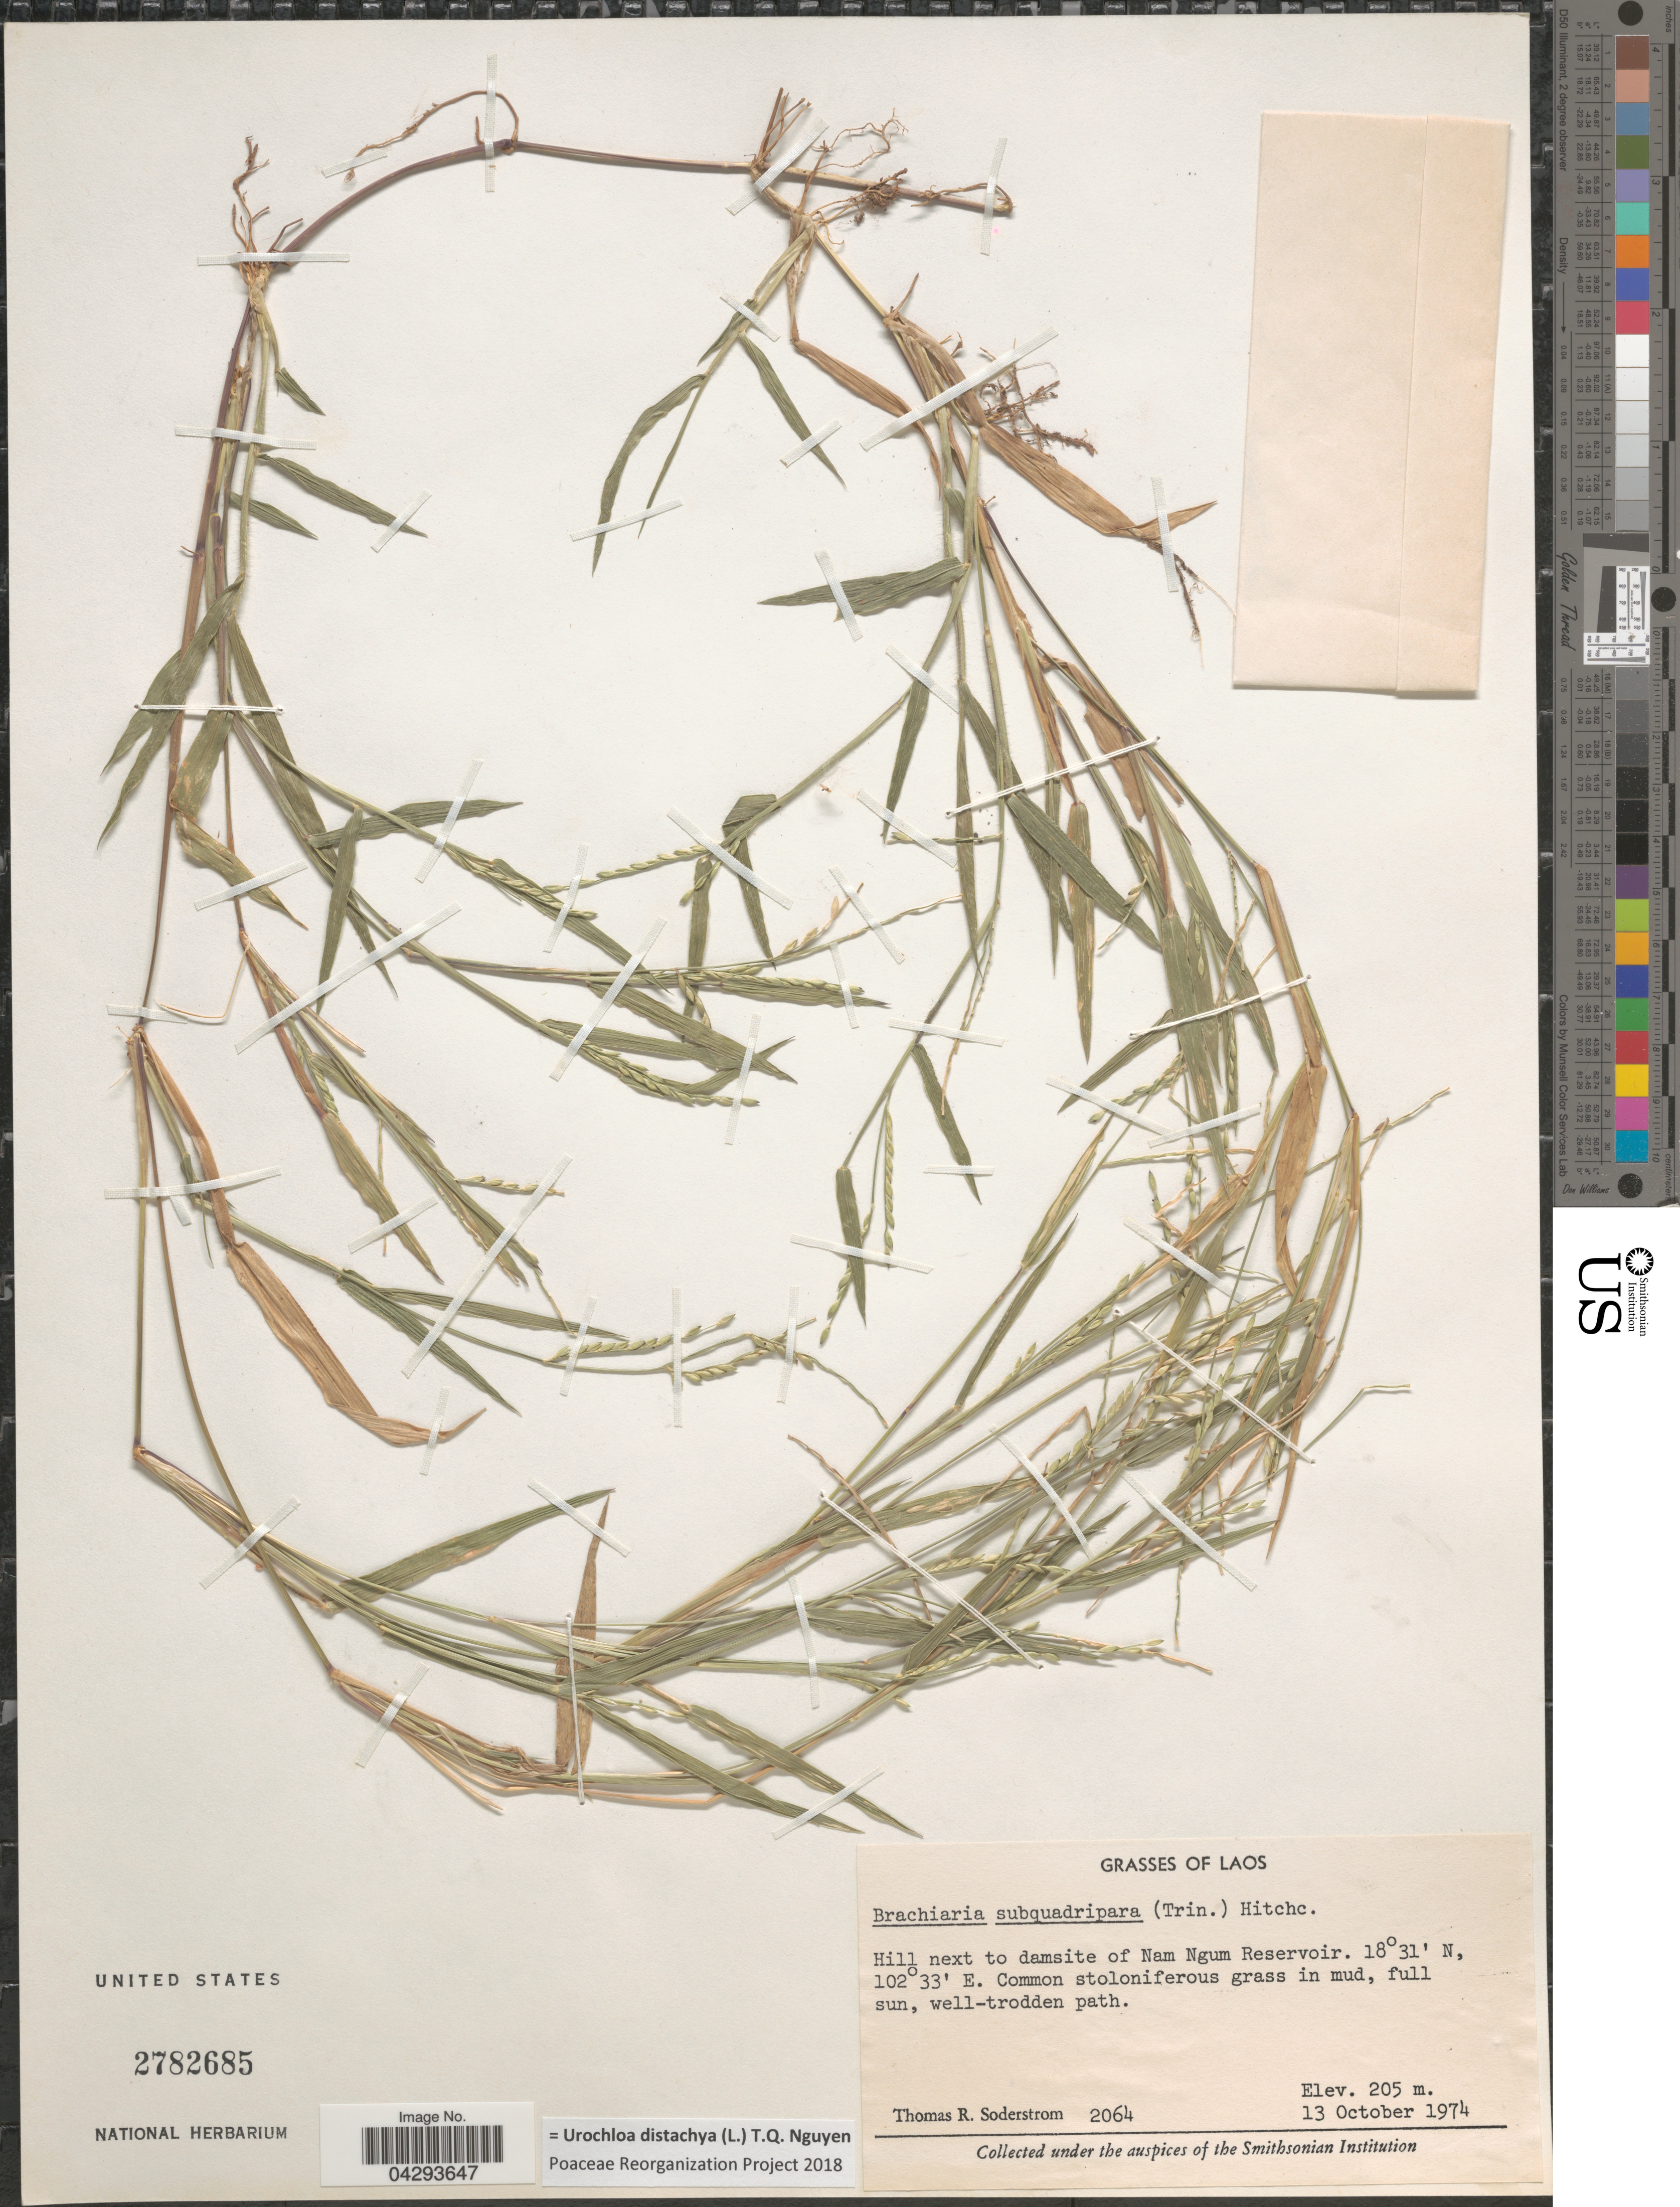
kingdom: Plantae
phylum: Tracheophyta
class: Liliopsida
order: Poales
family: Poaceae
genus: Urochloa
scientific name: Urochloa distachya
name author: (L.) T.Q. Nguyen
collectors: T. R. Soderstrom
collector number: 2064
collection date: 1974-10-13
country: Laos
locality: Hill next to damsite of Nam Ngum Reservoir.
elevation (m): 205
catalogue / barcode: US 2782685